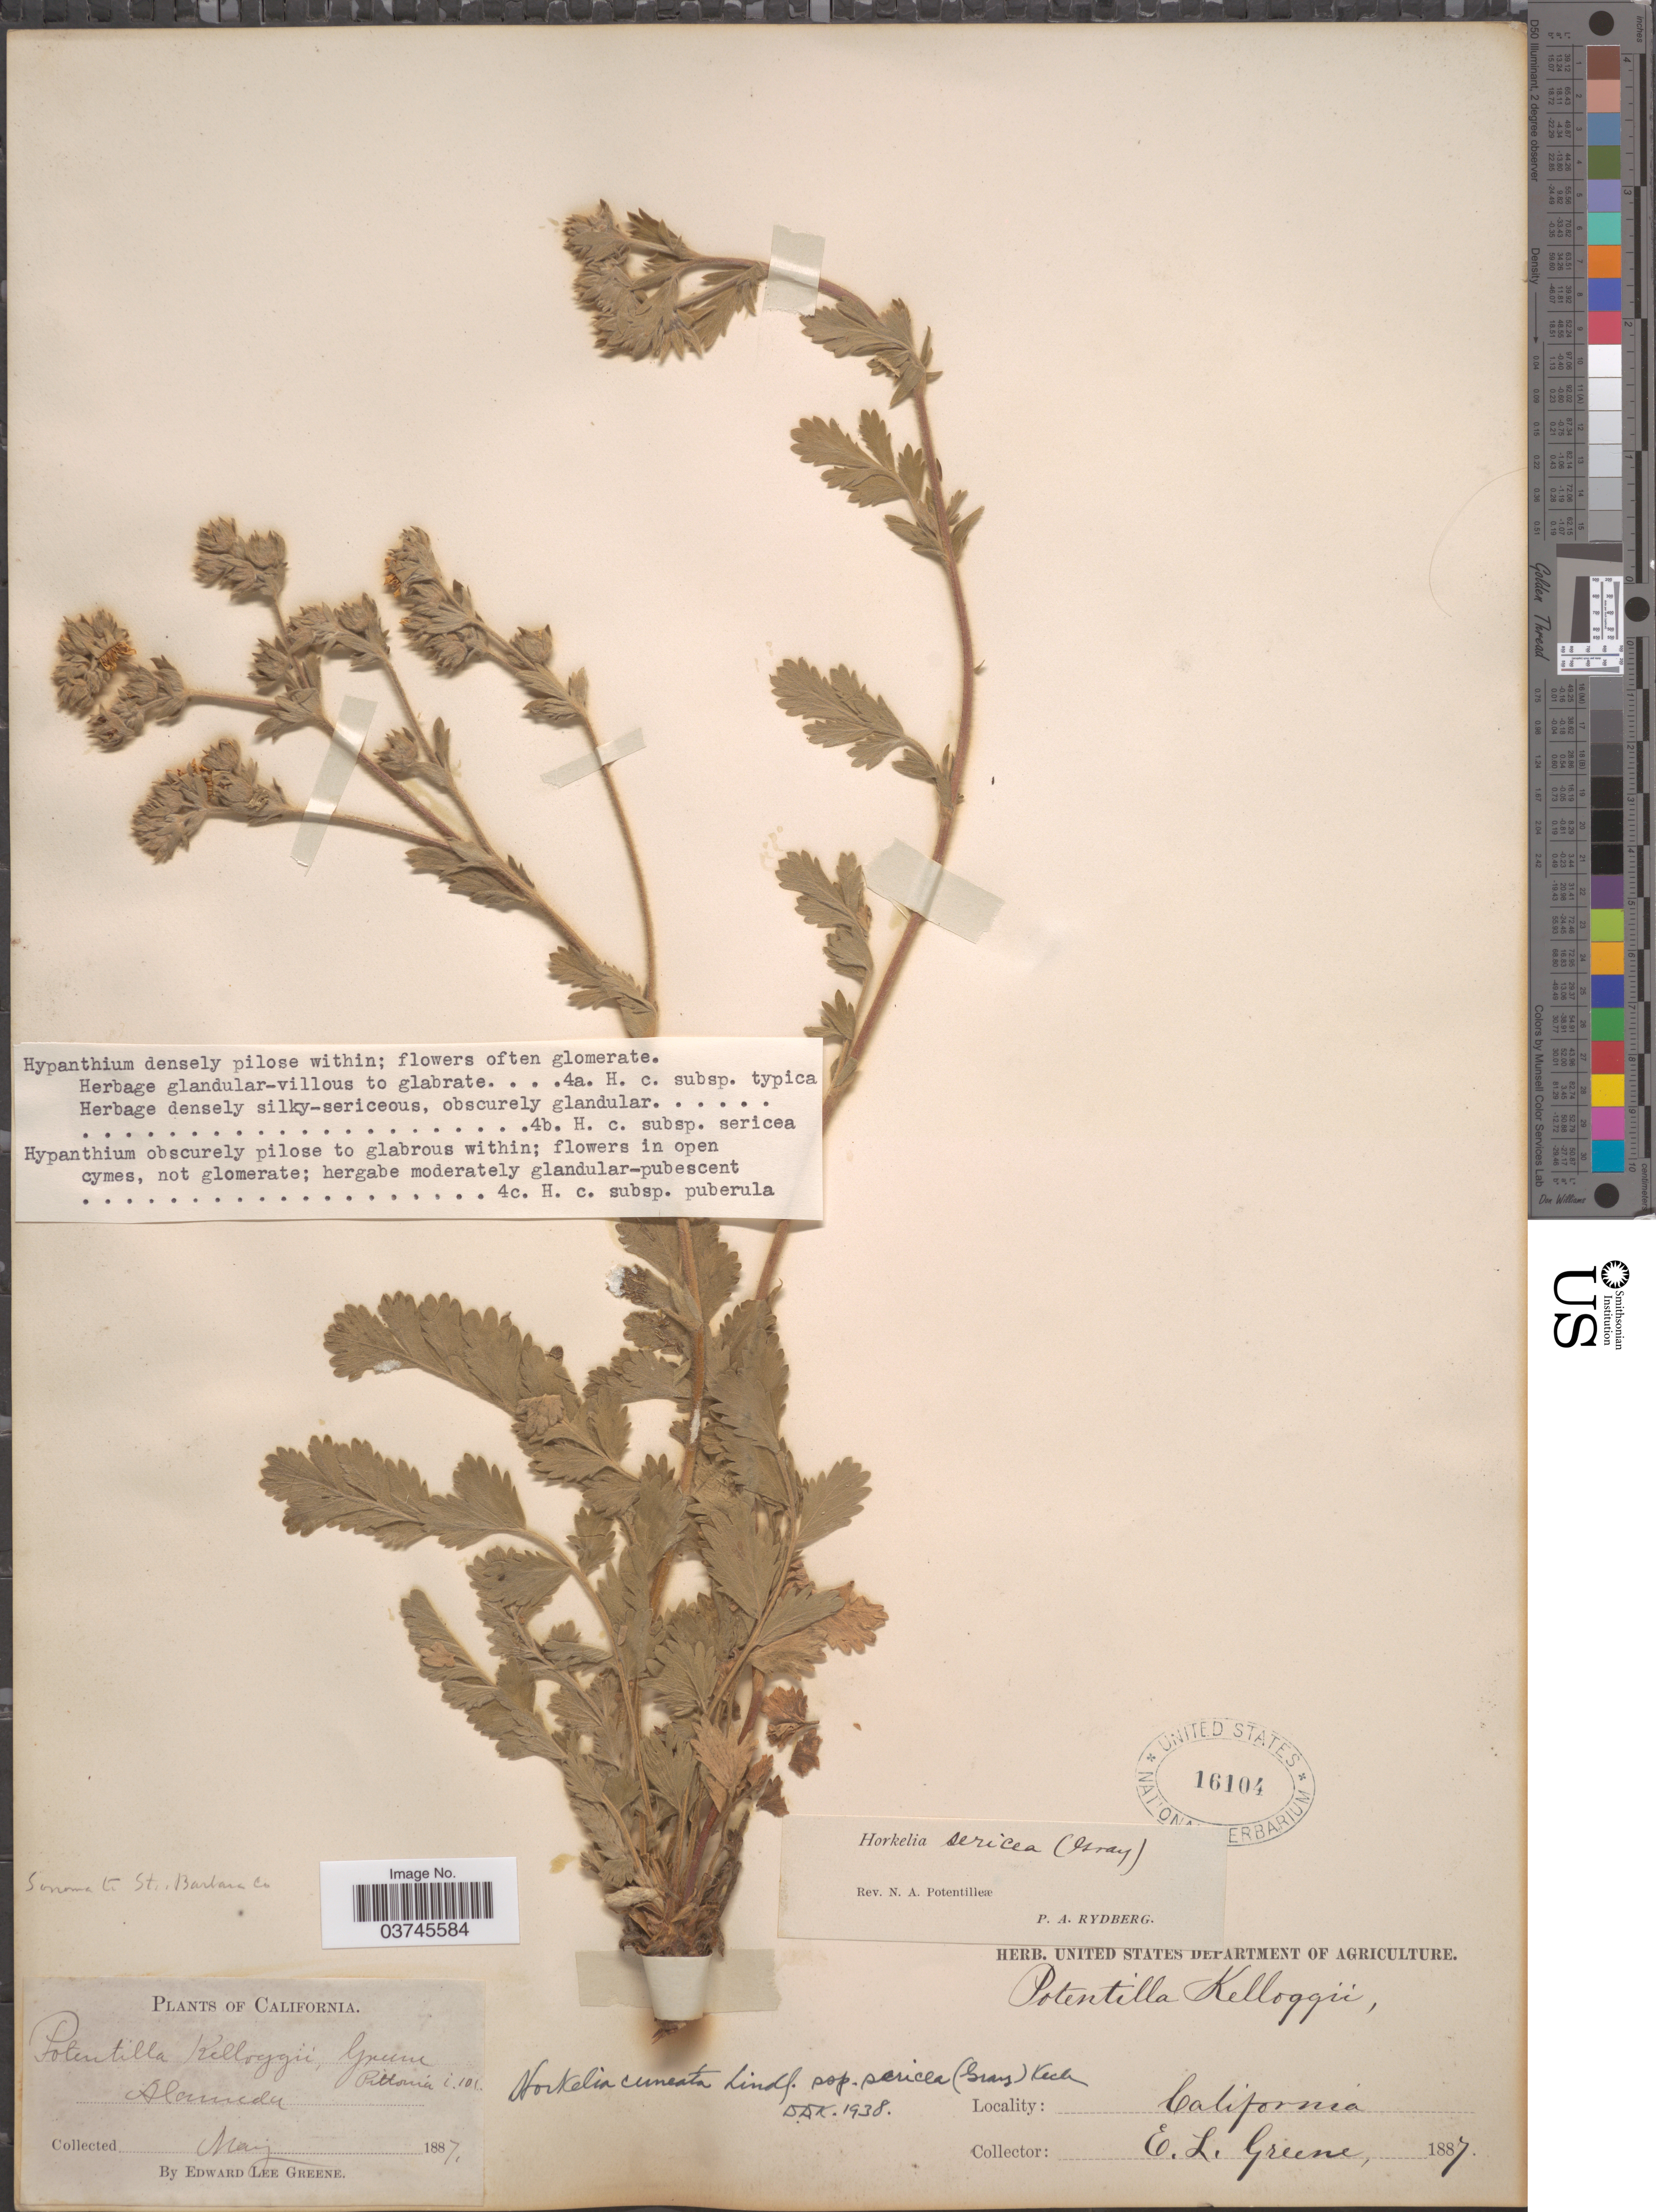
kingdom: Plantae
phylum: Tracheophyta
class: Magnoliopsida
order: Rosales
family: Rosaceae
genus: Potentilla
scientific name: Potentilla lindleyi var. sericea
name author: (A. Gray) J.T. Howell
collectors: E. L. Greene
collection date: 1887-05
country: United States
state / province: California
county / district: Alameda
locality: Alameda. Sonoma to St. Barbara Co.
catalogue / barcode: US 16104